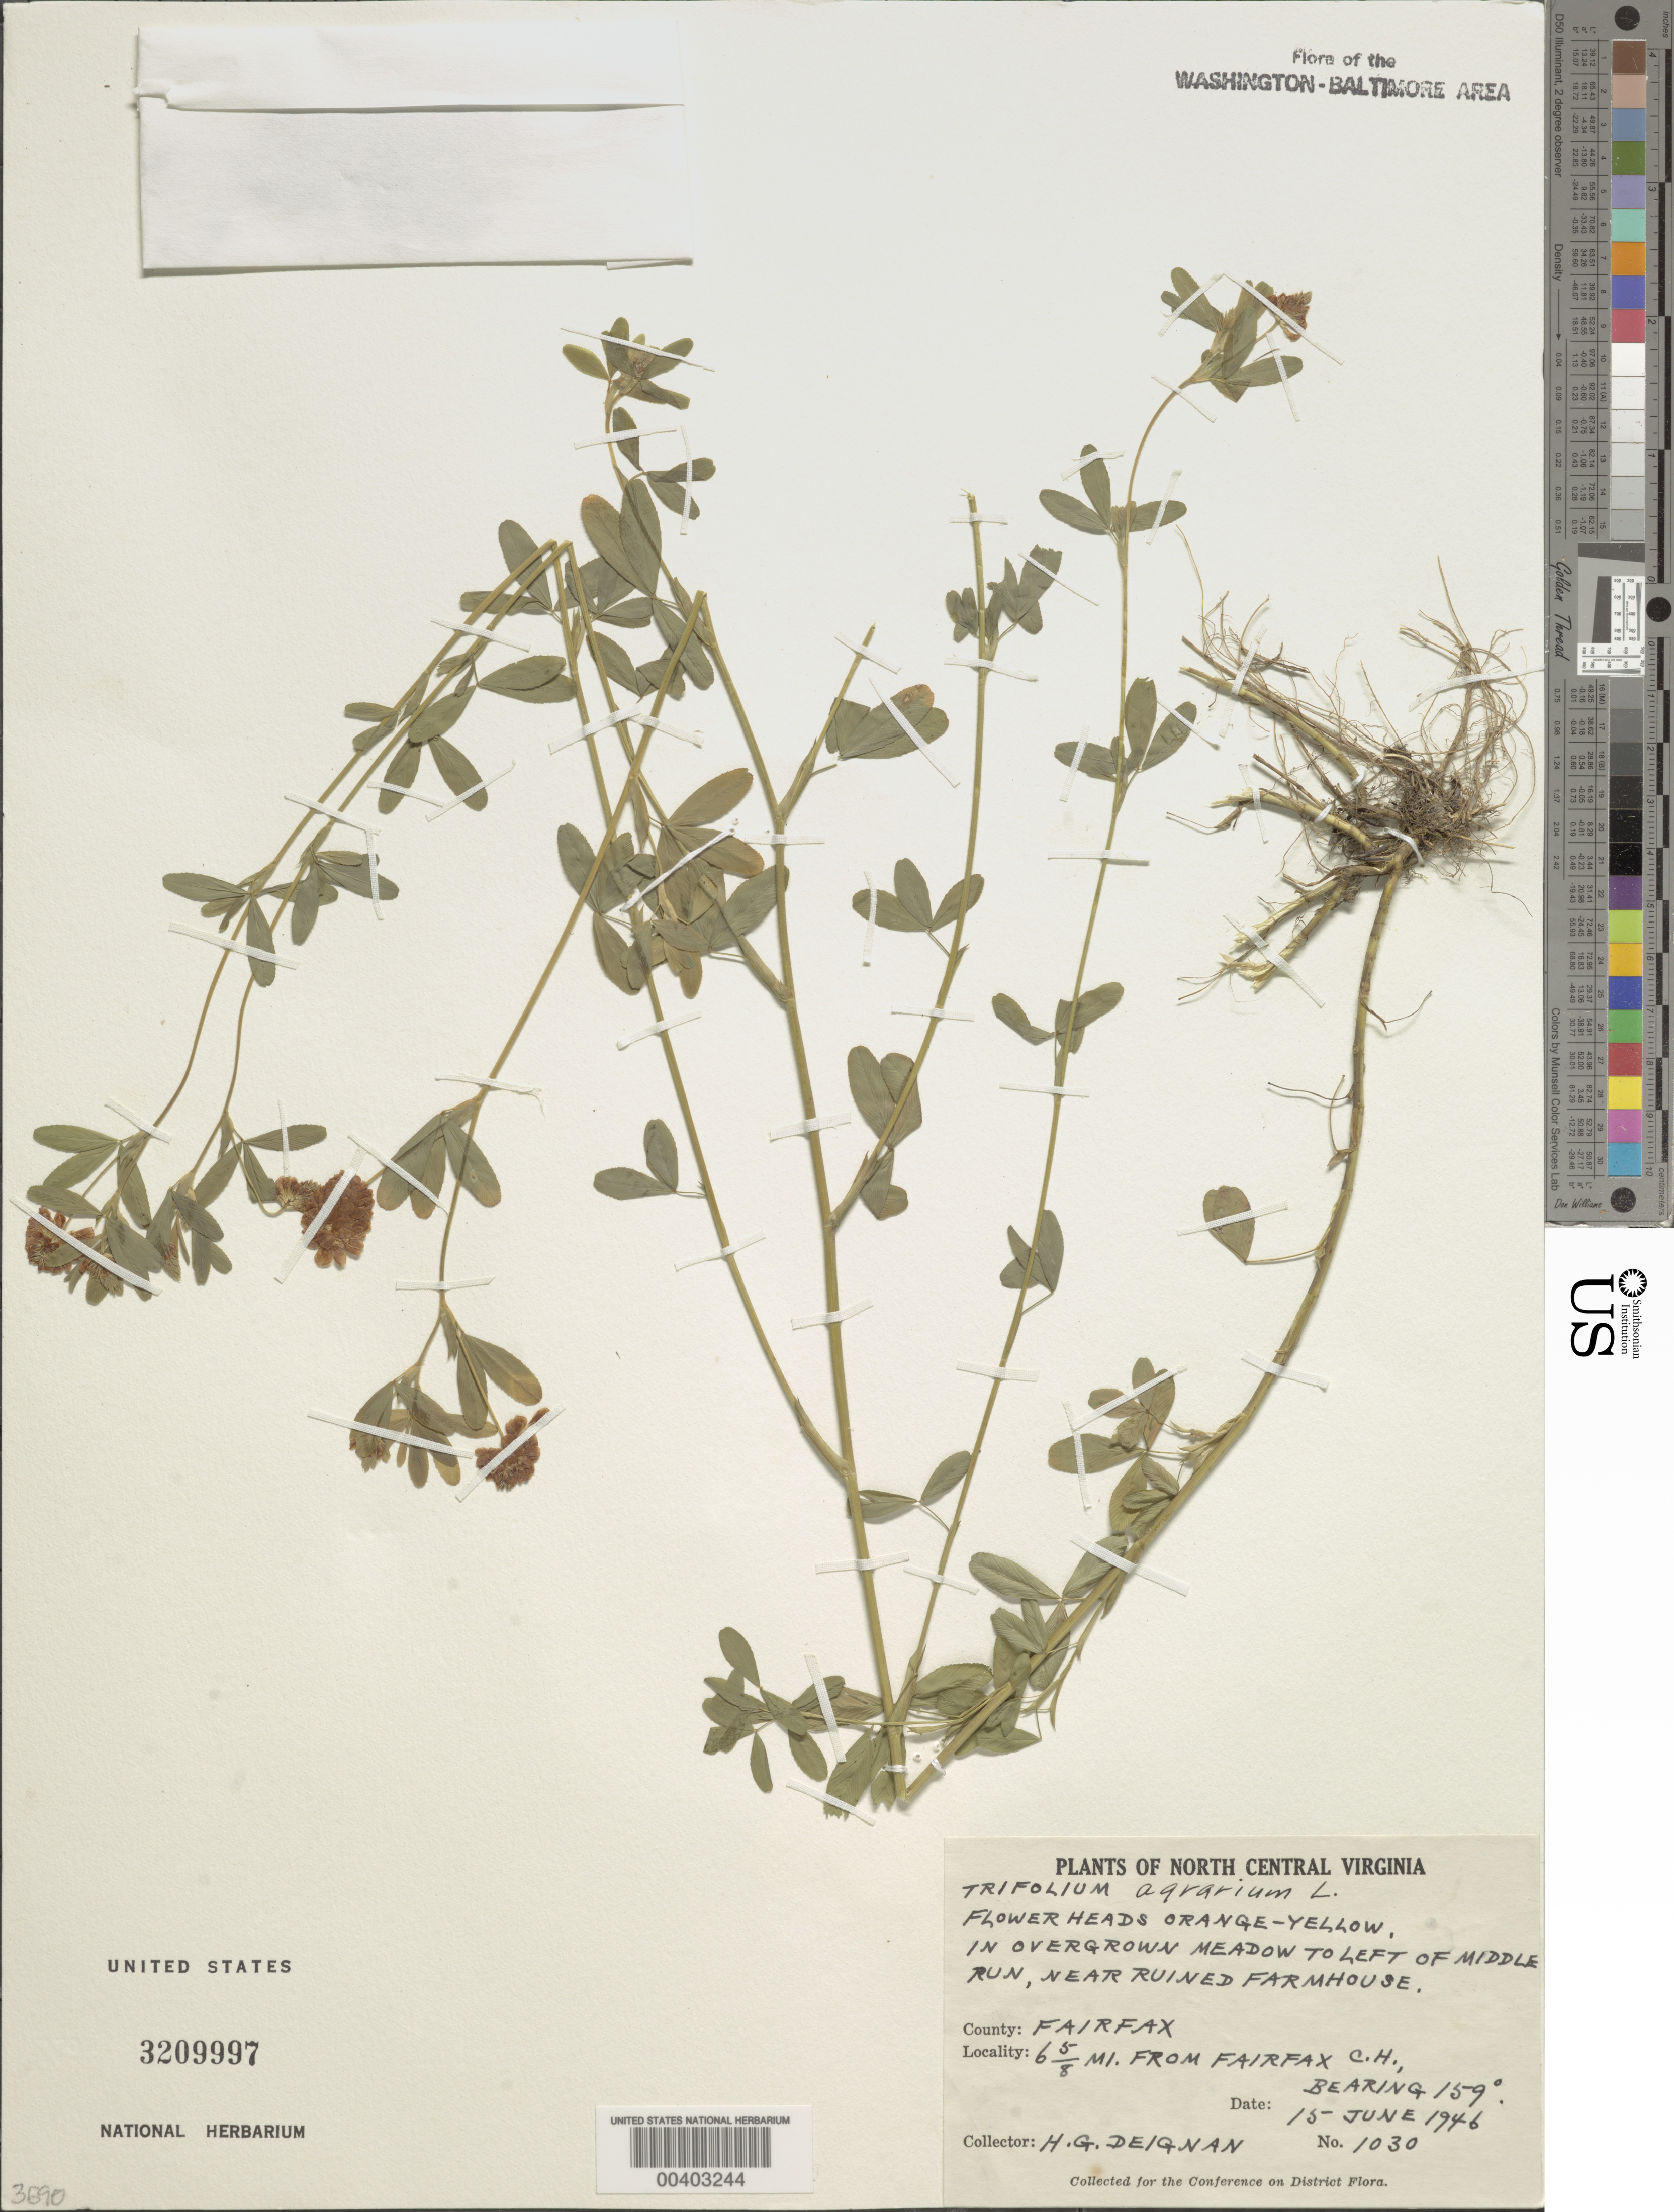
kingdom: Plantae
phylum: Tracheophyta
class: Magnoliopsida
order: Fabales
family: Fabaceae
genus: Trifolium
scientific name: Trifolium aureum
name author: Pollich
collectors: H. Deignan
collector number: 1030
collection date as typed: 15 Jun 1946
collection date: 1946-06-15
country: United States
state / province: Virginia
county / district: Fairfax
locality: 6 5/8 mi. from Fairfax County Courthouse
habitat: In overgrown meadow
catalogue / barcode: US 3209997